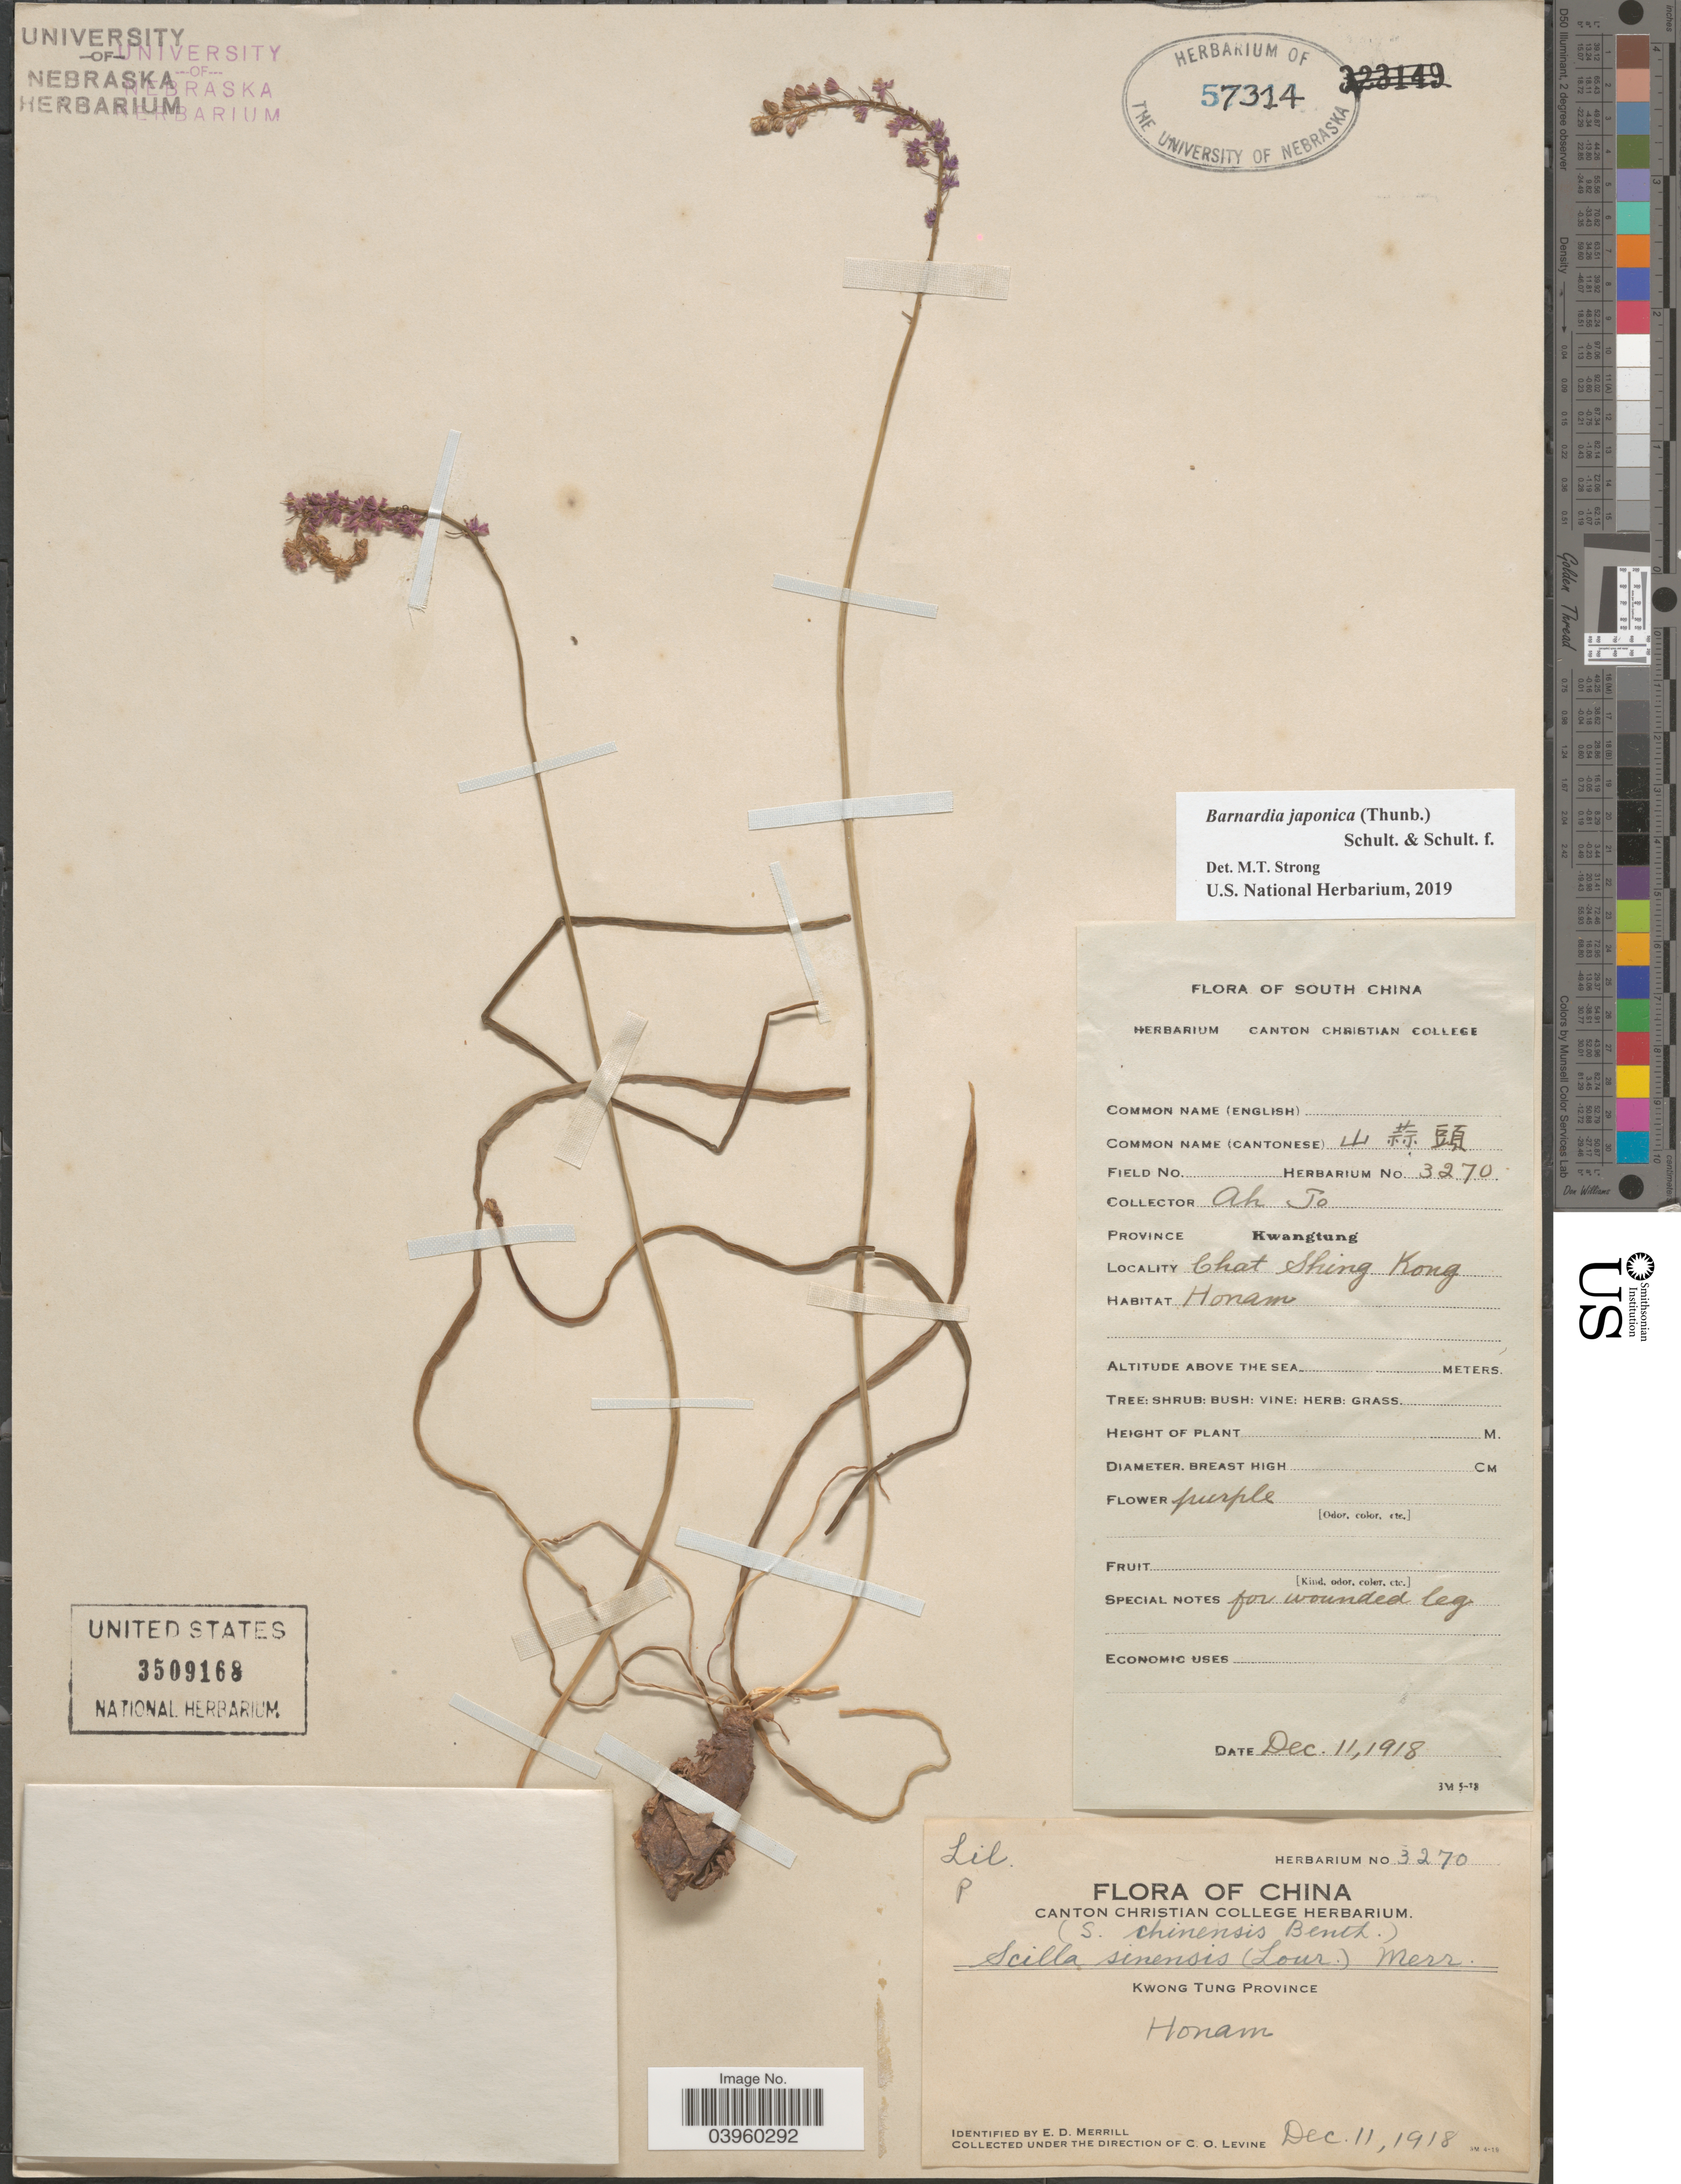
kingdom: Plantae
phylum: Tracheophyta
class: Liliopsida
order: Asparagales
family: Asparagaceae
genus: Barnardia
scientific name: Barnardia japonica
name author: (Thunb.) Schult. & Schult. f.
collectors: Ah To & C. O. Levine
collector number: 3270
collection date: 1918-12-11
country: China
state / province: Guangdong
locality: Kwong Tung Province. Honam. Province Kwangtung. Chat Shing Kong.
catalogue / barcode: US 3509168